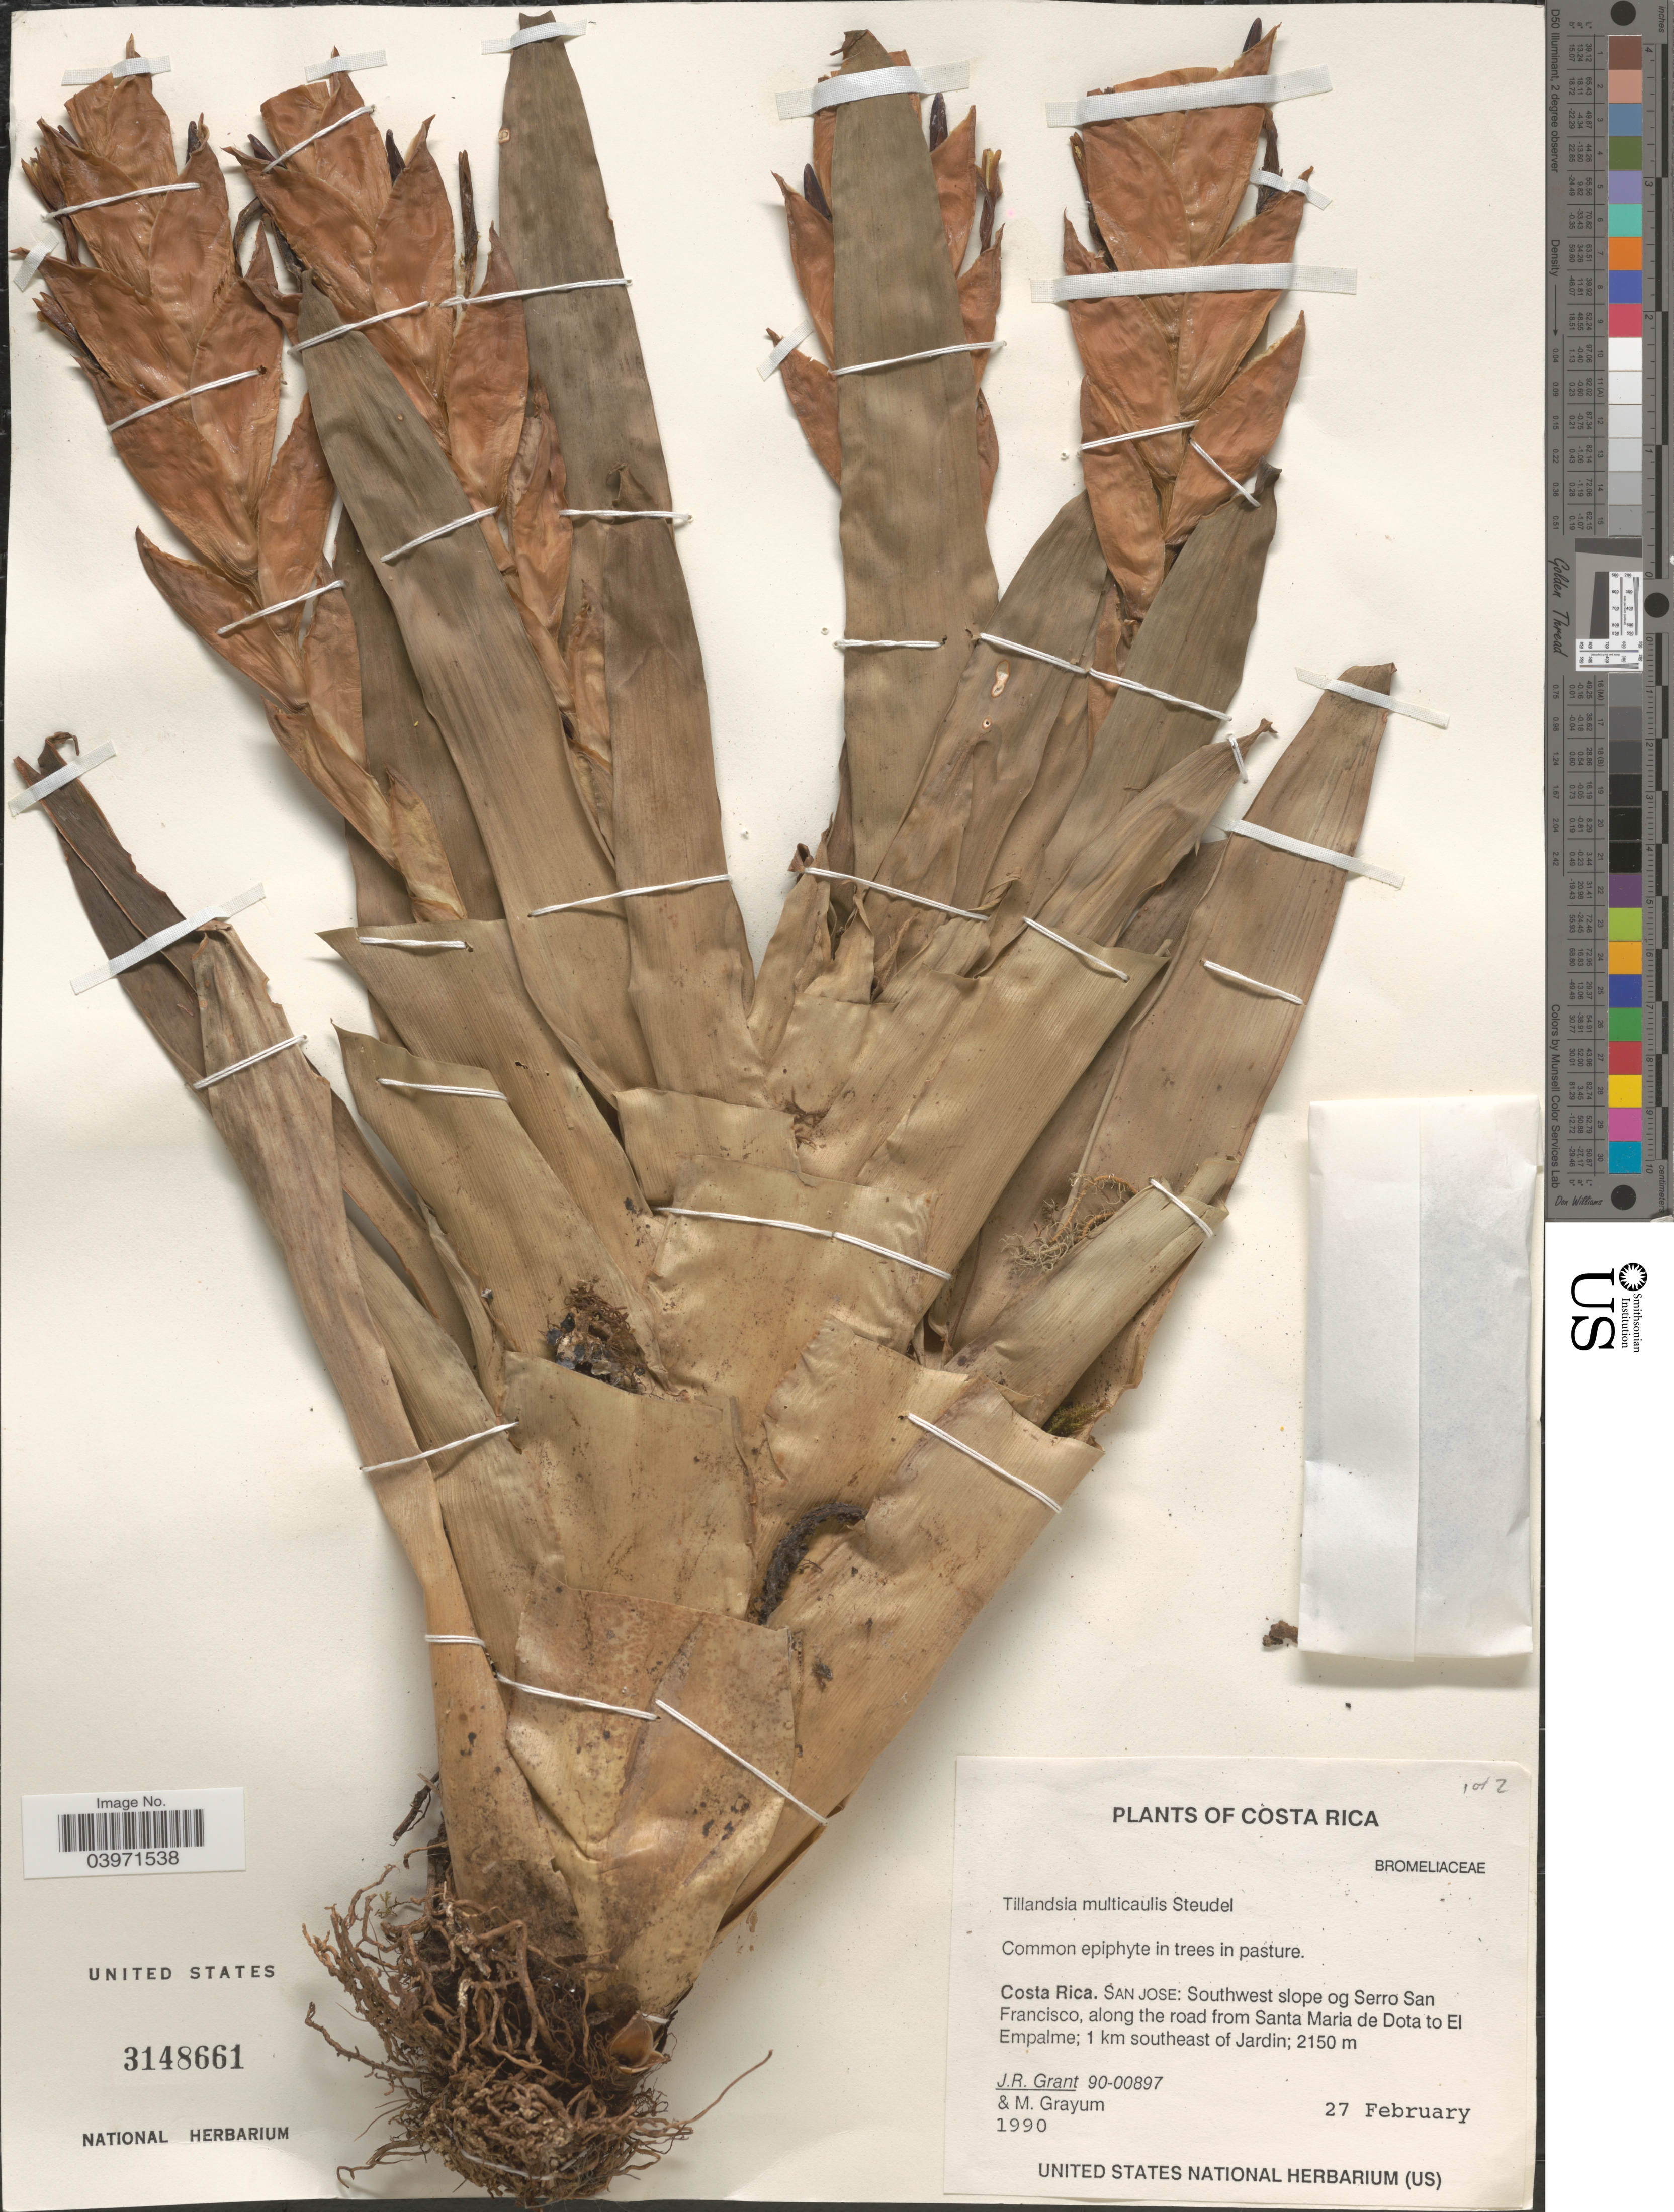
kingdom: Plantae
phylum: Tracheophyta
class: Liliopsida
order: Poales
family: Bromeliaceae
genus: Tillandsia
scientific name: Tillandsia multicaulis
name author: Steud.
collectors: J. Grant & M. H. Grayum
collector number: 90-00897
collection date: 1990-02-27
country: Costa Rica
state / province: San José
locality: Southwest slope og Serro San Francisco, along the road from Santa Maria de Dota to El Empalme; 1 km southeast of Jardin.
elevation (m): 2150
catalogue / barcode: US 3148661